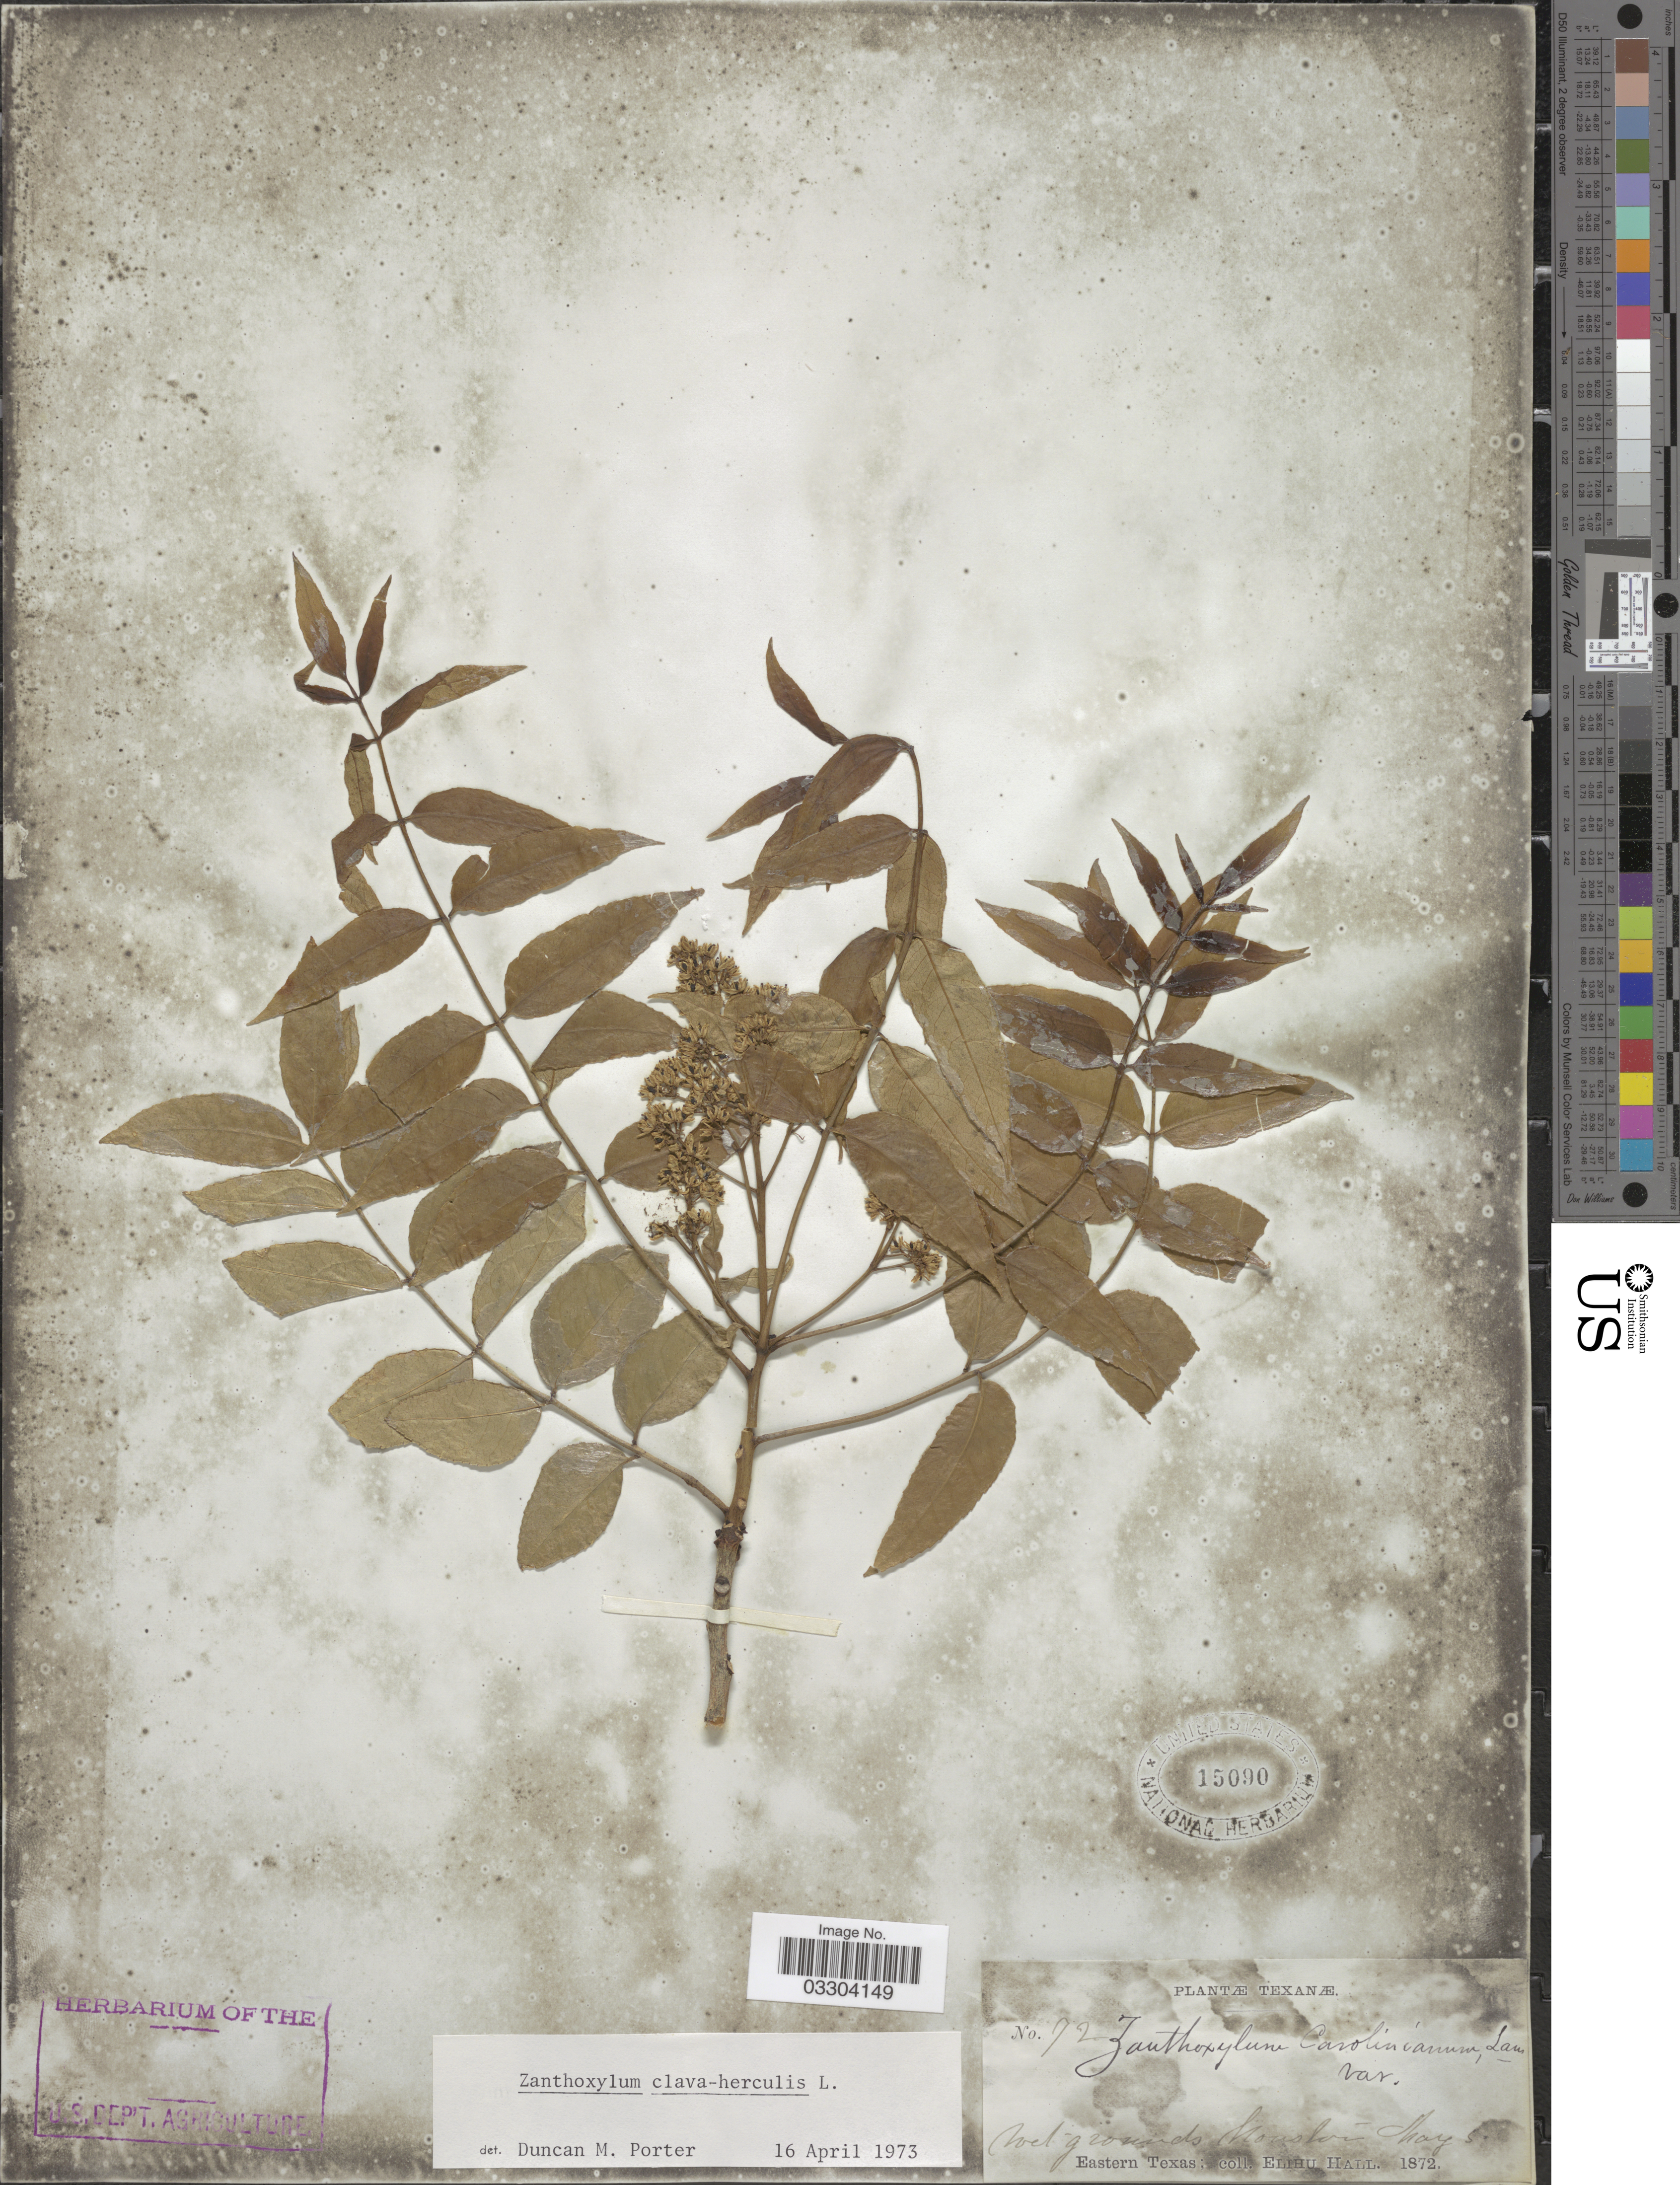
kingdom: Plantae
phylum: Tracheophyta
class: Magnoliopsida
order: Sapindales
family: Rutaceae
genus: Zanthoxylum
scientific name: Zanthoxylum clava-herculis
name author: L.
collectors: E. Hall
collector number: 72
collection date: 1872-05-05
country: United States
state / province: Texas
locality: Wet grounds Houston, Eastern Texas.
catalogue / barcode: US 15090